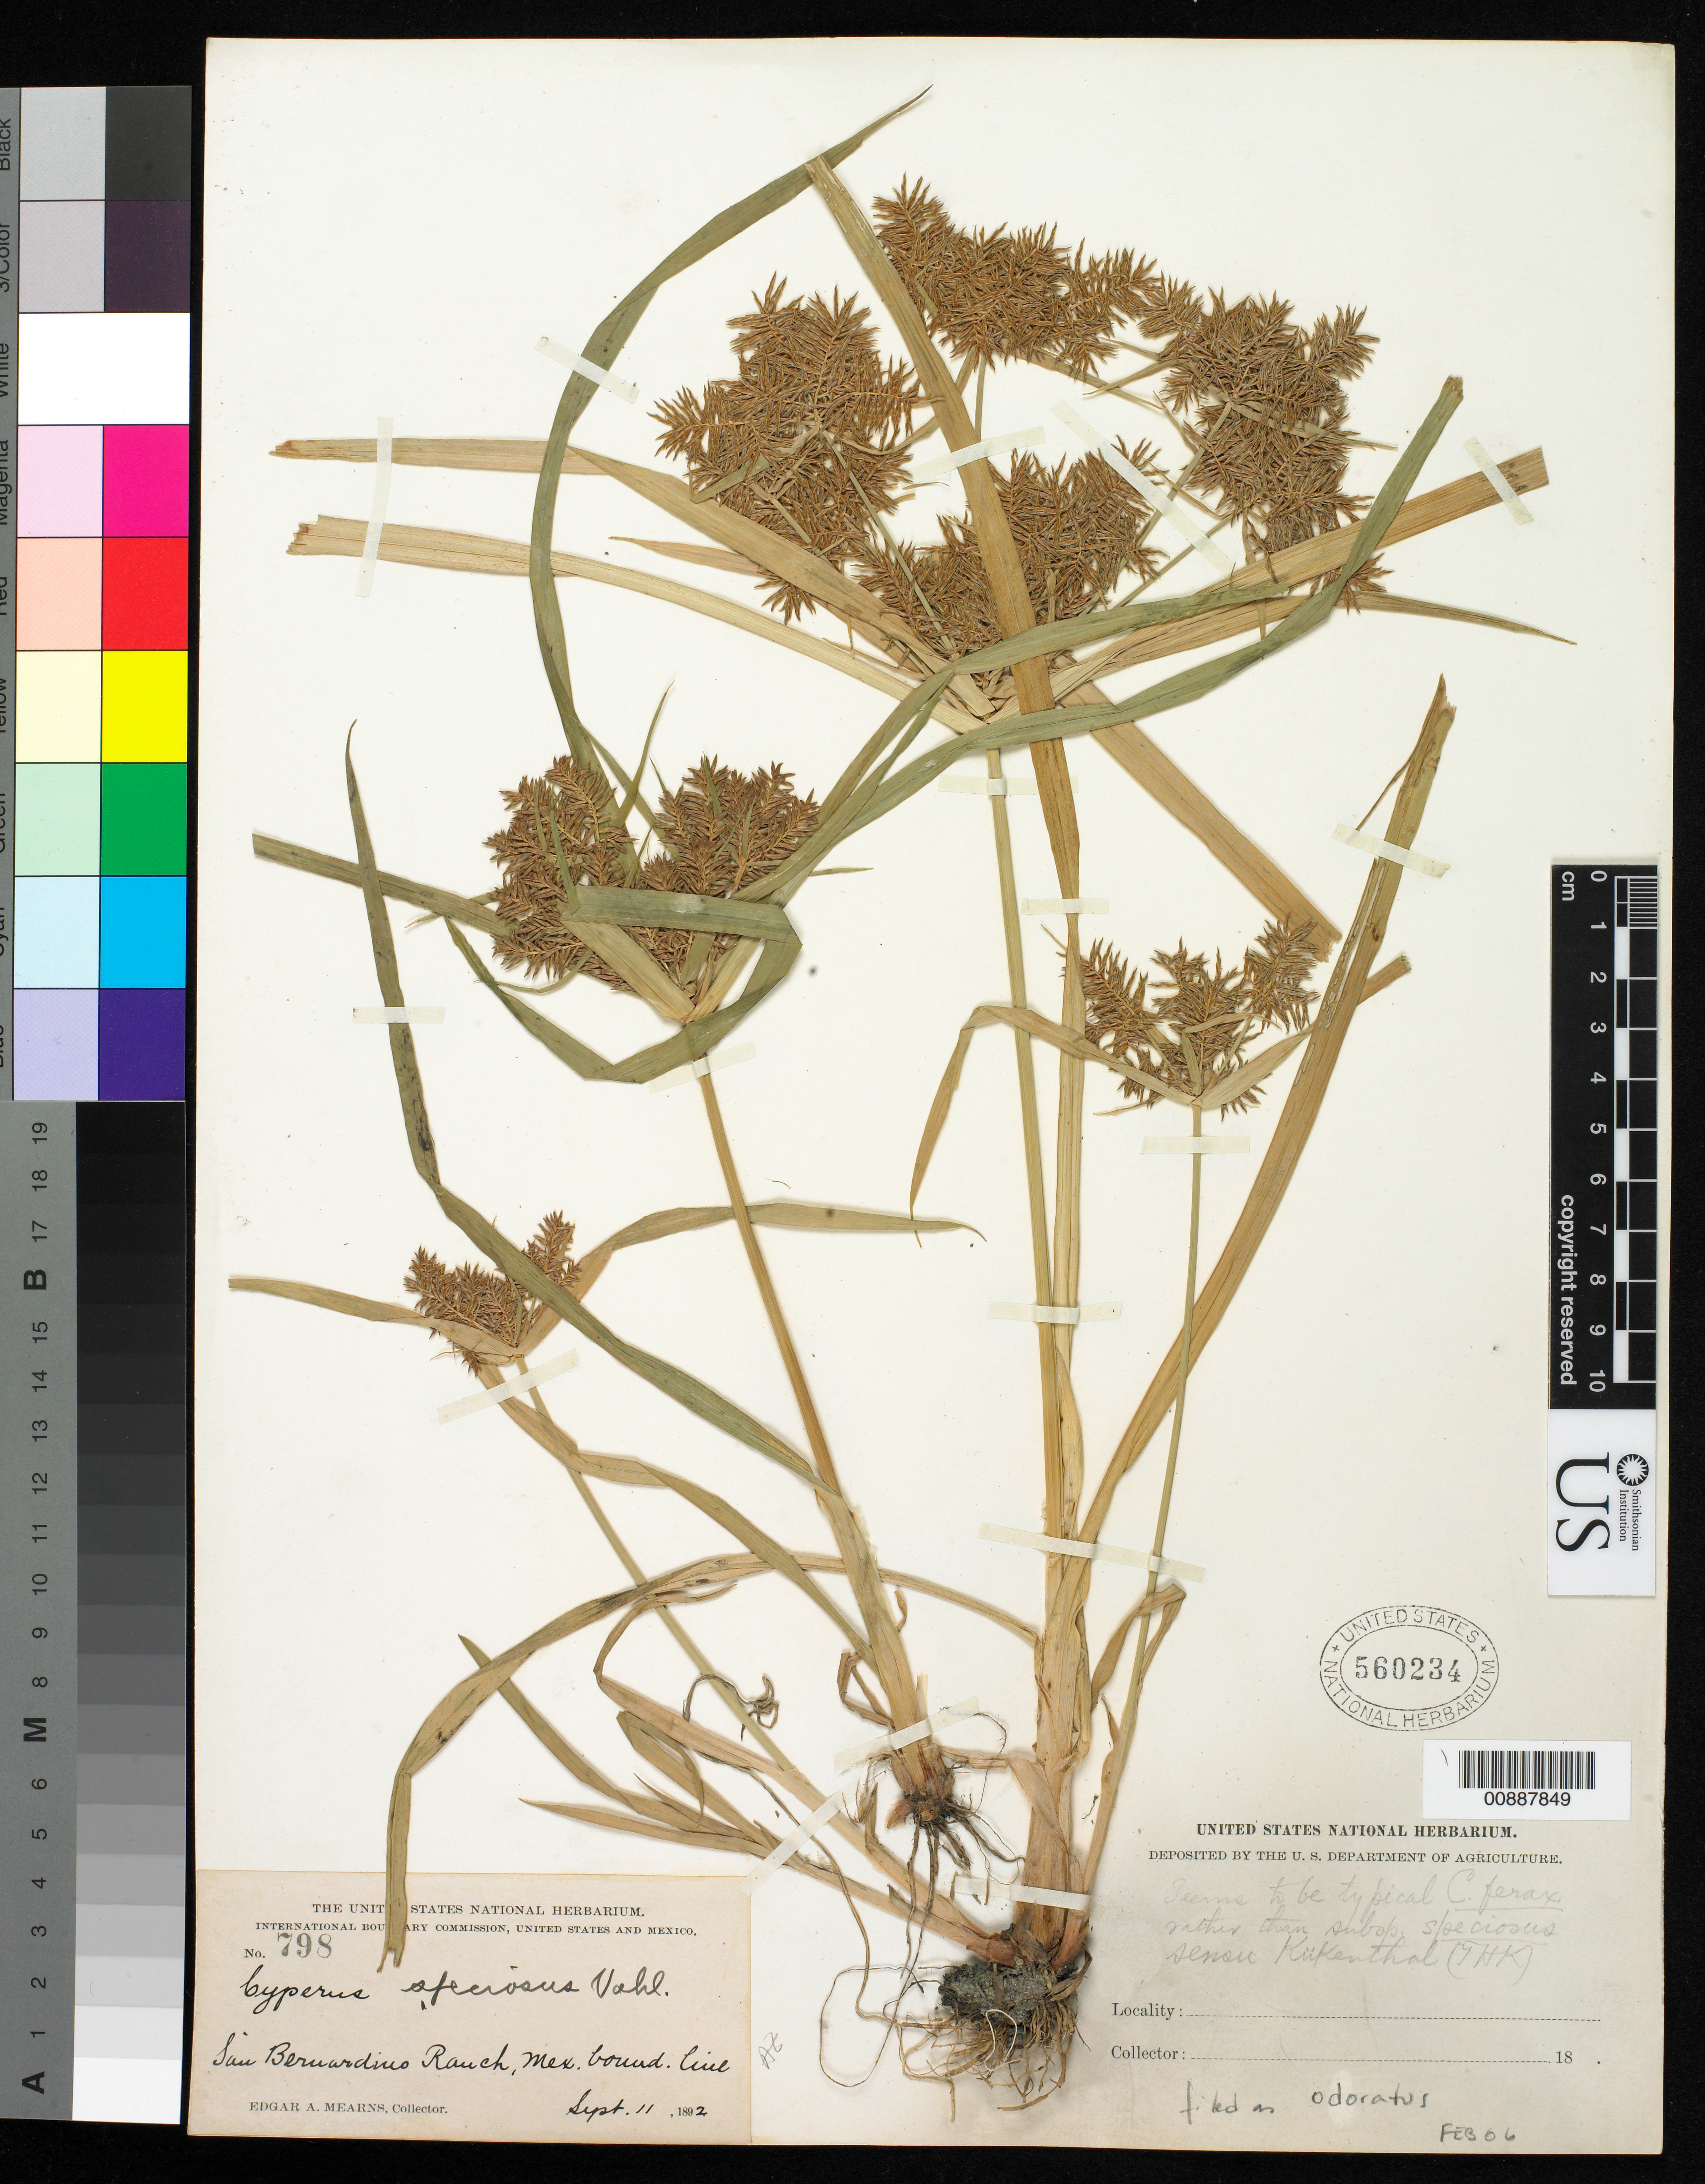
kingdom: Plantae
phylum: Tracheophyta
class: Liliopsida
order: Poales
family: Cyperaceae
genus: Cyperus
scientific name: Cyperus odoratus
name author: L.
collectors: E. A. Mearns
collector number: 798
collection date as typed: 11 Sep 1892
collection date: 1892-09-11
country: United States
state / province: Arizona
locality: San Bernardino Ranch, Mexican Boundary Line.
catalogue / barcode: US 560234